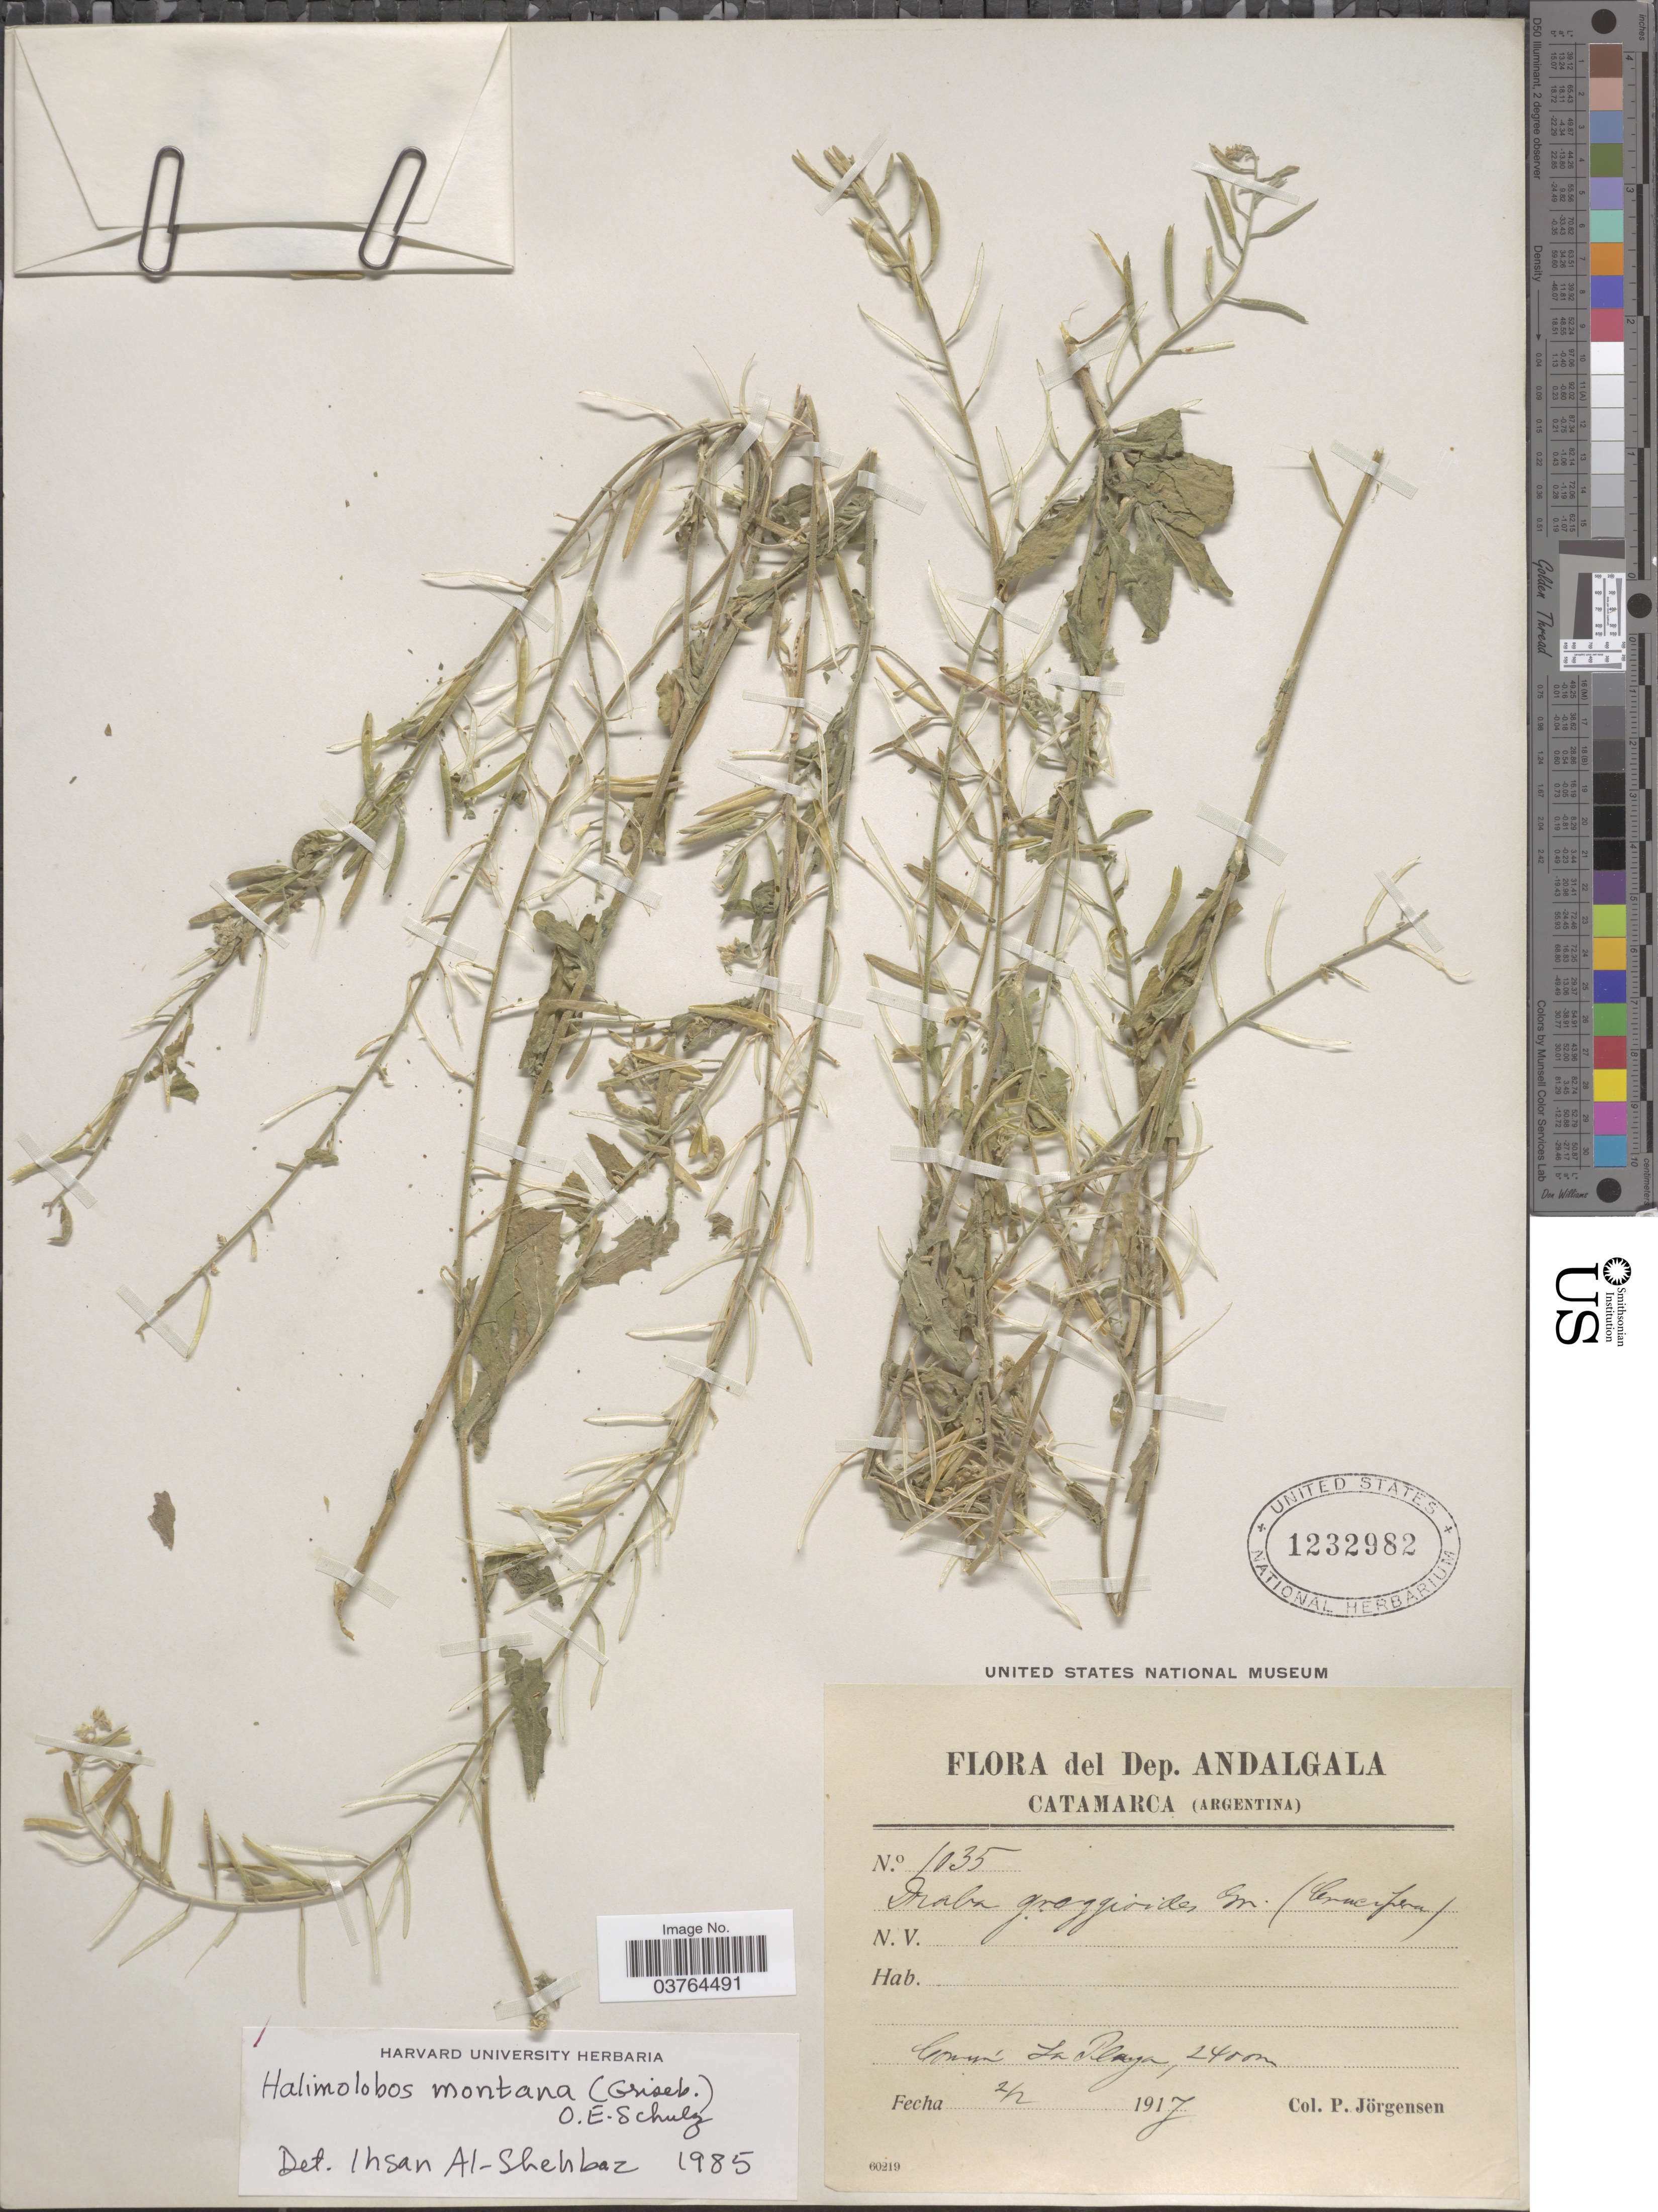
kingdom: Plantae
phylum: Tracheophyta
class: Magnoliopsida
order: Brassicales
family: Brassicaceae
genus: Exhalimolobos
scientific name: Exhalimolobos weddellii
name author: Al-Shehbaz & C.D. Bailey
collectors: P. Jörgensen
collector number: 1035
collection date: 1917-02-02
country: Argentina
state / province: Catamarca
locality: Del Dep. de Andalgalá. Común La Playa.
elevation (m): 2400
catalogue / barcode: US 1232982